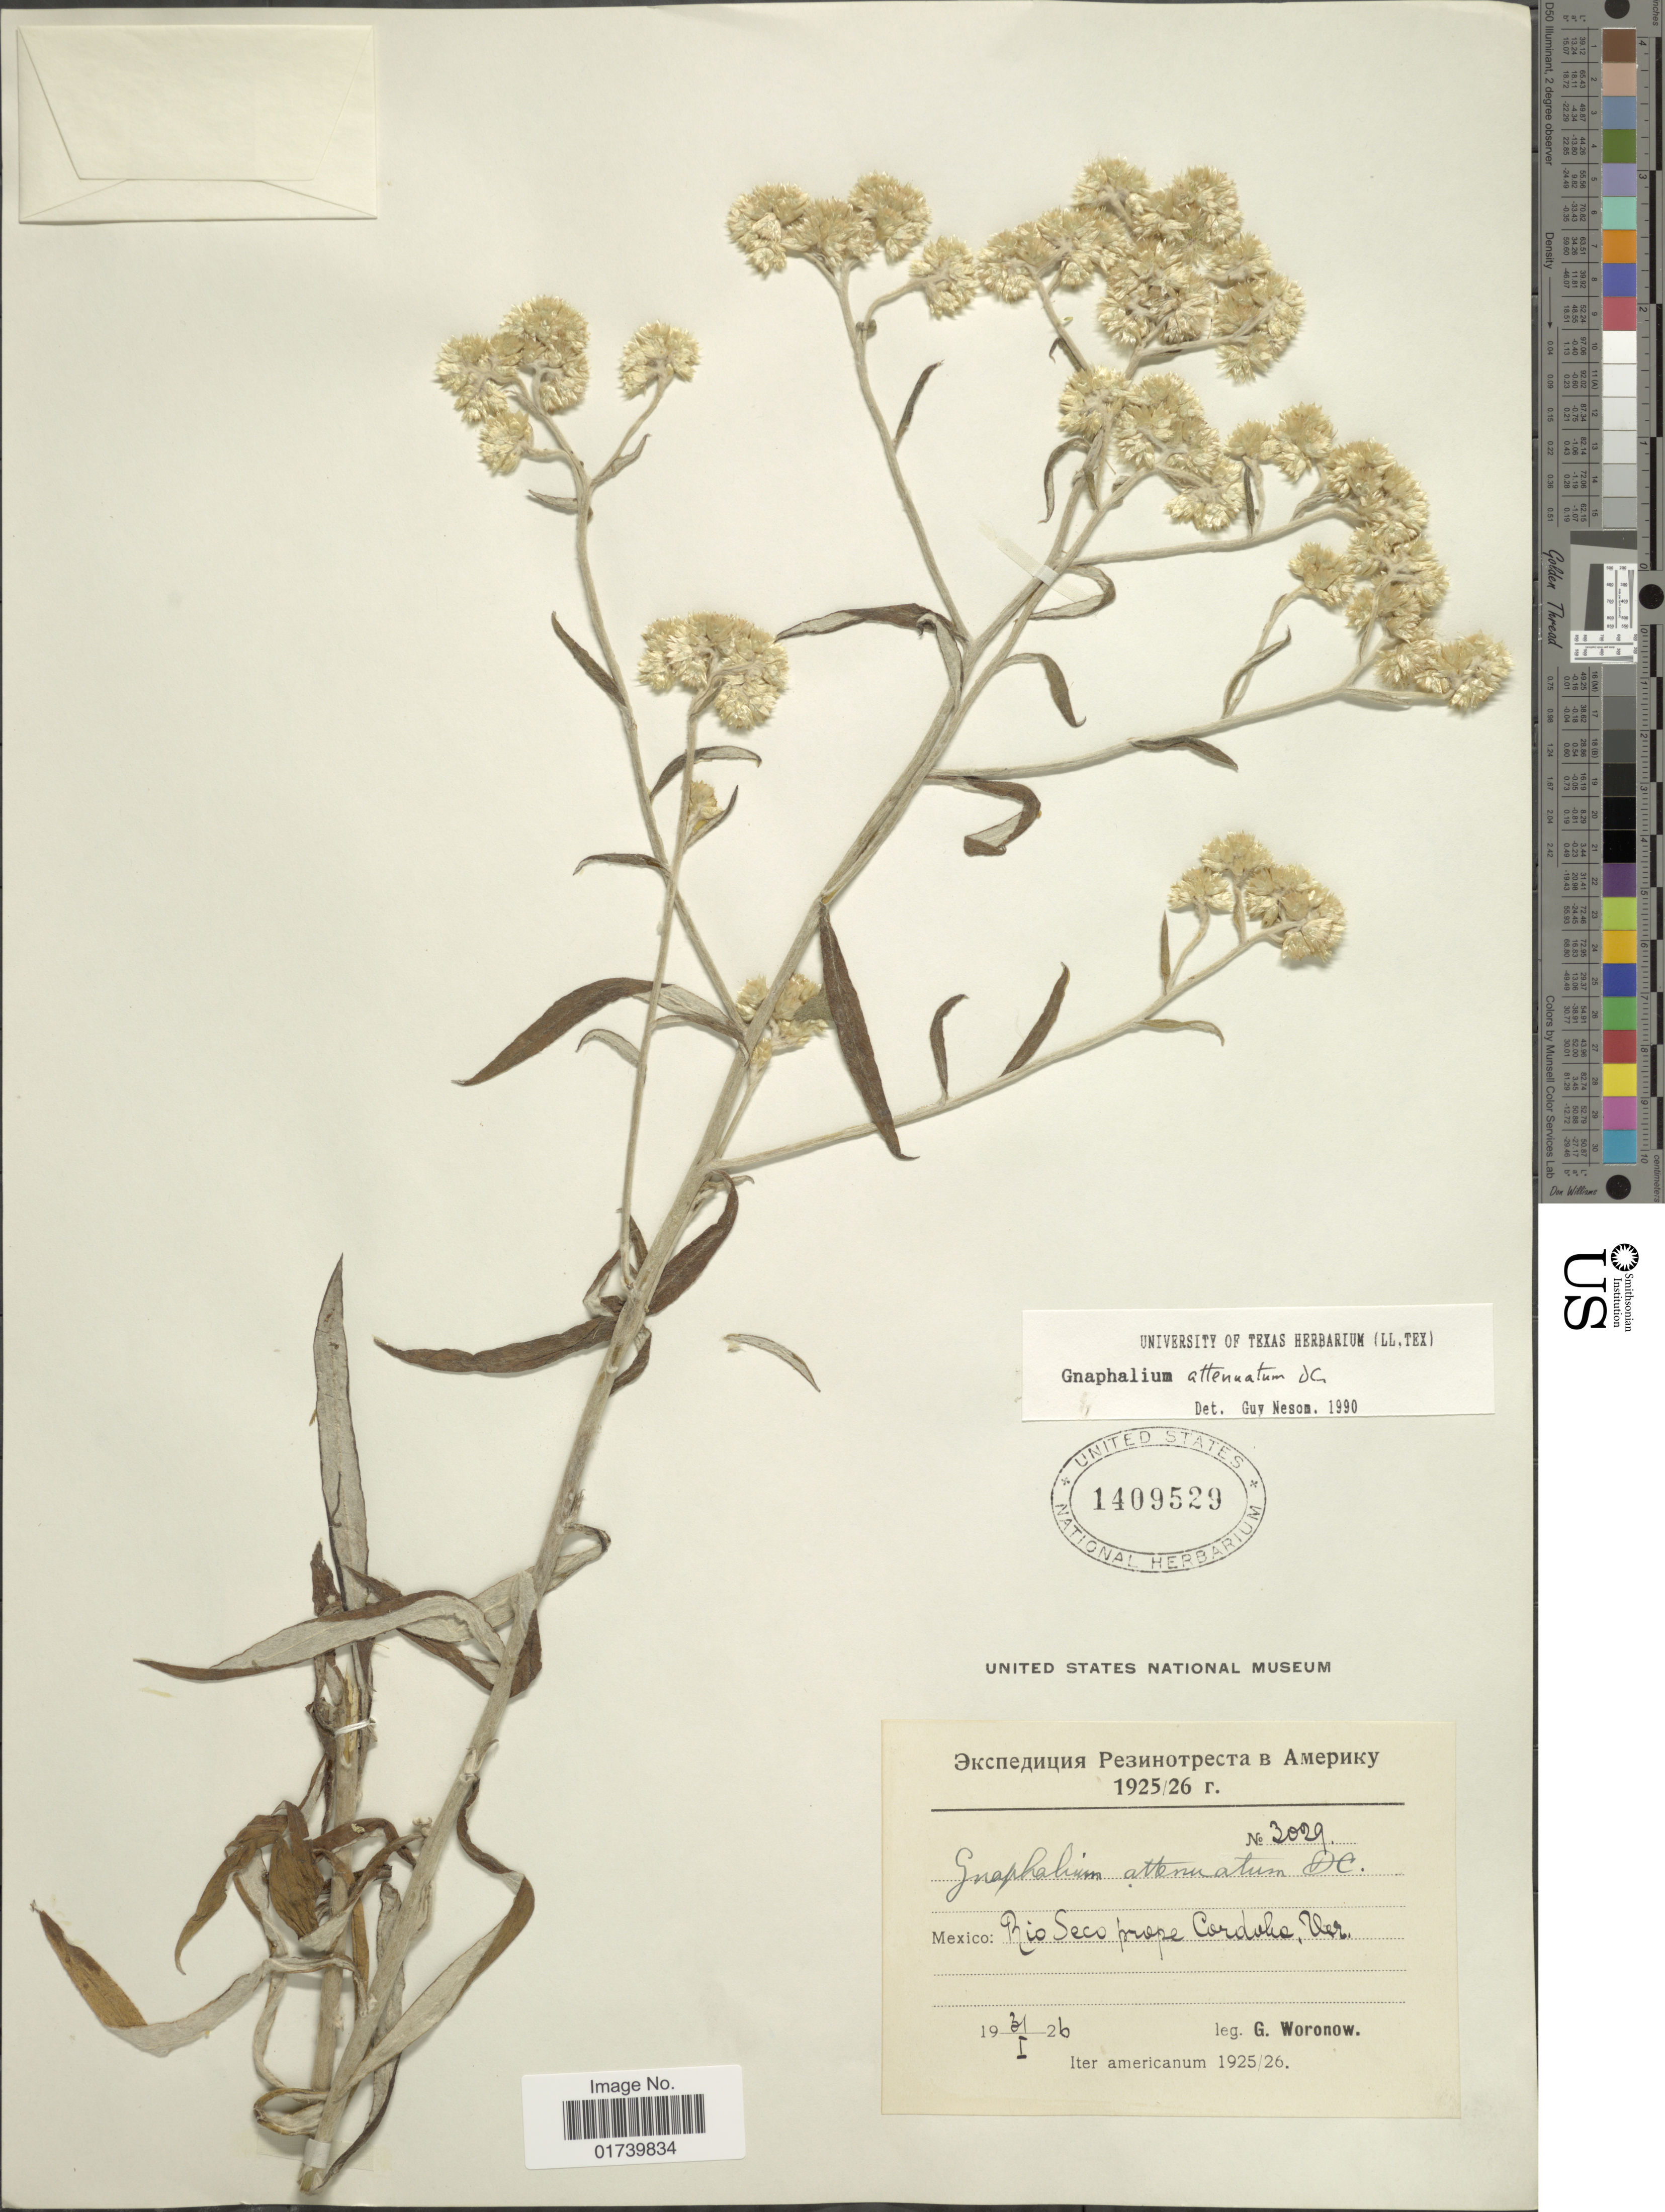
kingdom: Plantae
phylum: Tracheophyta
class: Magnoliopsida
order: Asterales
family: Asteraceae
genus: Pseudognaphalium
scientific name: Pseudognaphalium attenuatum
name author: (DC.) Anderb.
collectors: G. Woronow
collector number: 3029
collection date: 1926-01-31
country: Mexico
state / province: Veracruz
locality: Rio Seco prope Cordoba. Ver.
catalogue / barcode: US 1409529